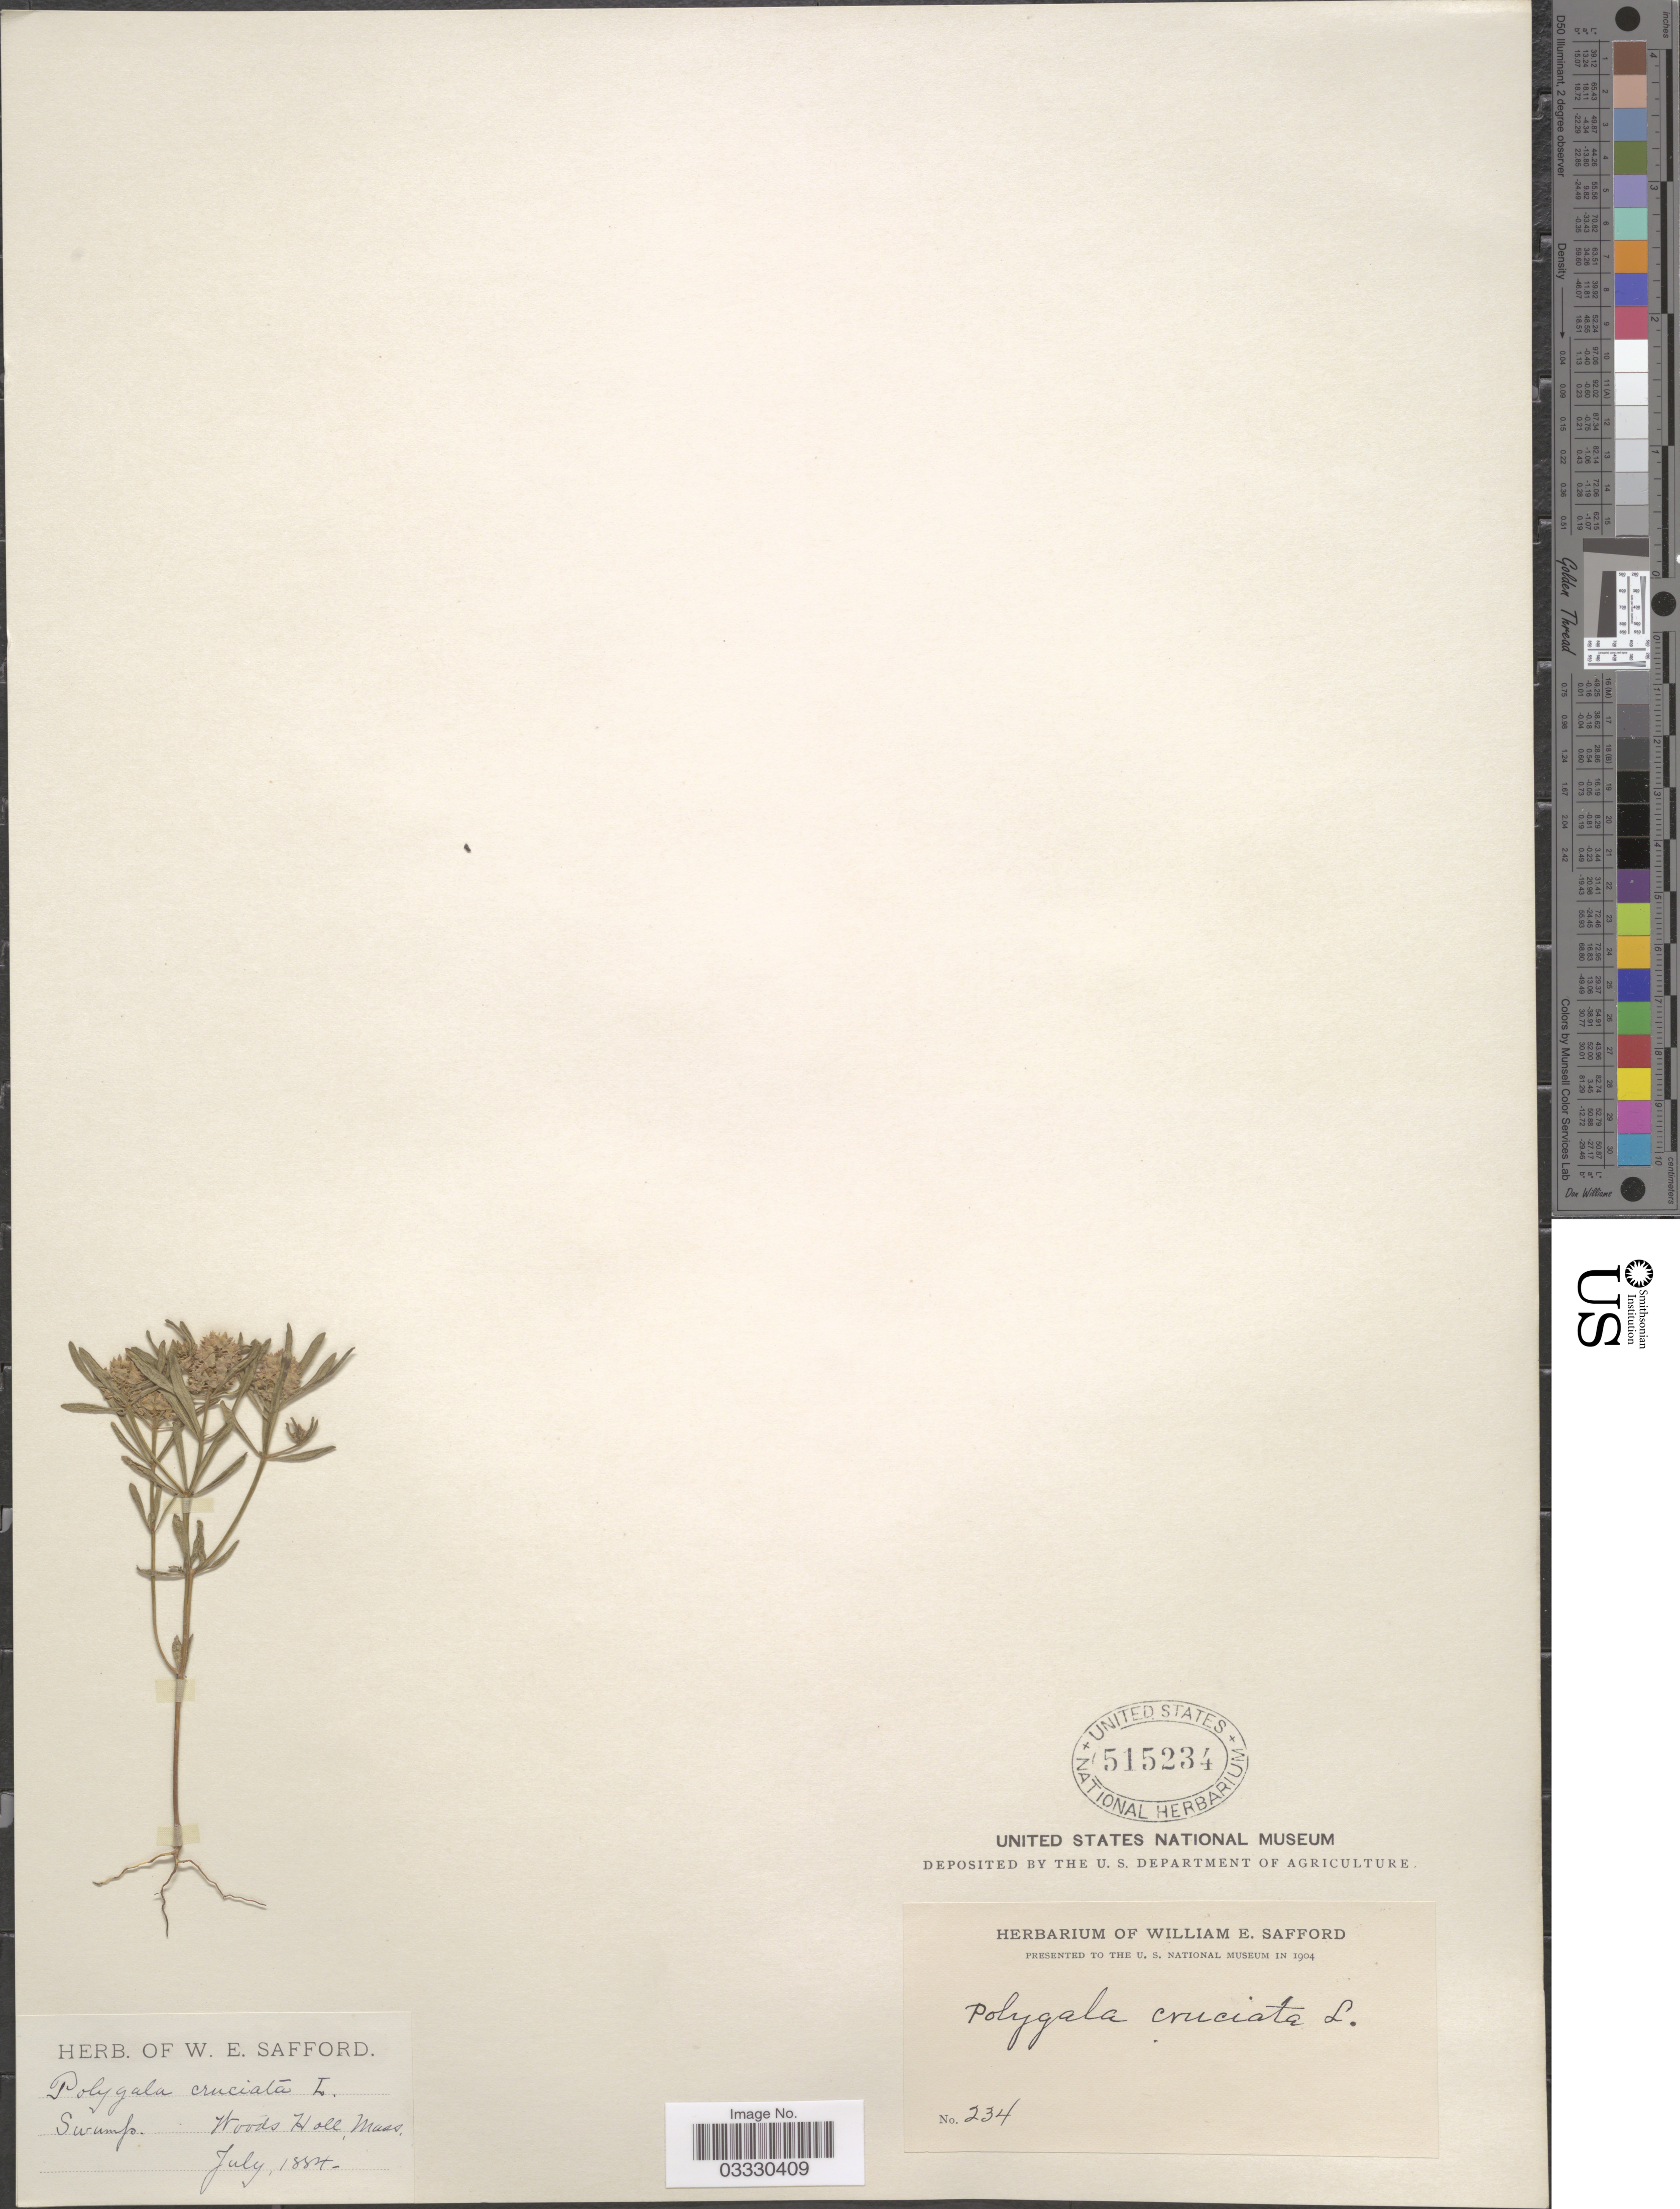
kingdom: Plantae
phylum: Tracheophyta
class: Magnoliopsida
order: Fabales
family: Polygalaceae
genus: Polygala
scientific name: Polygala cruciata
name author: L.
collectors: ex herb. W. E. Safford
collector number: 234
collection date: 1884-07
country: United States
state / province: Massachusetts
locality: Woods Holl.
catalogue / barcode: US 515234